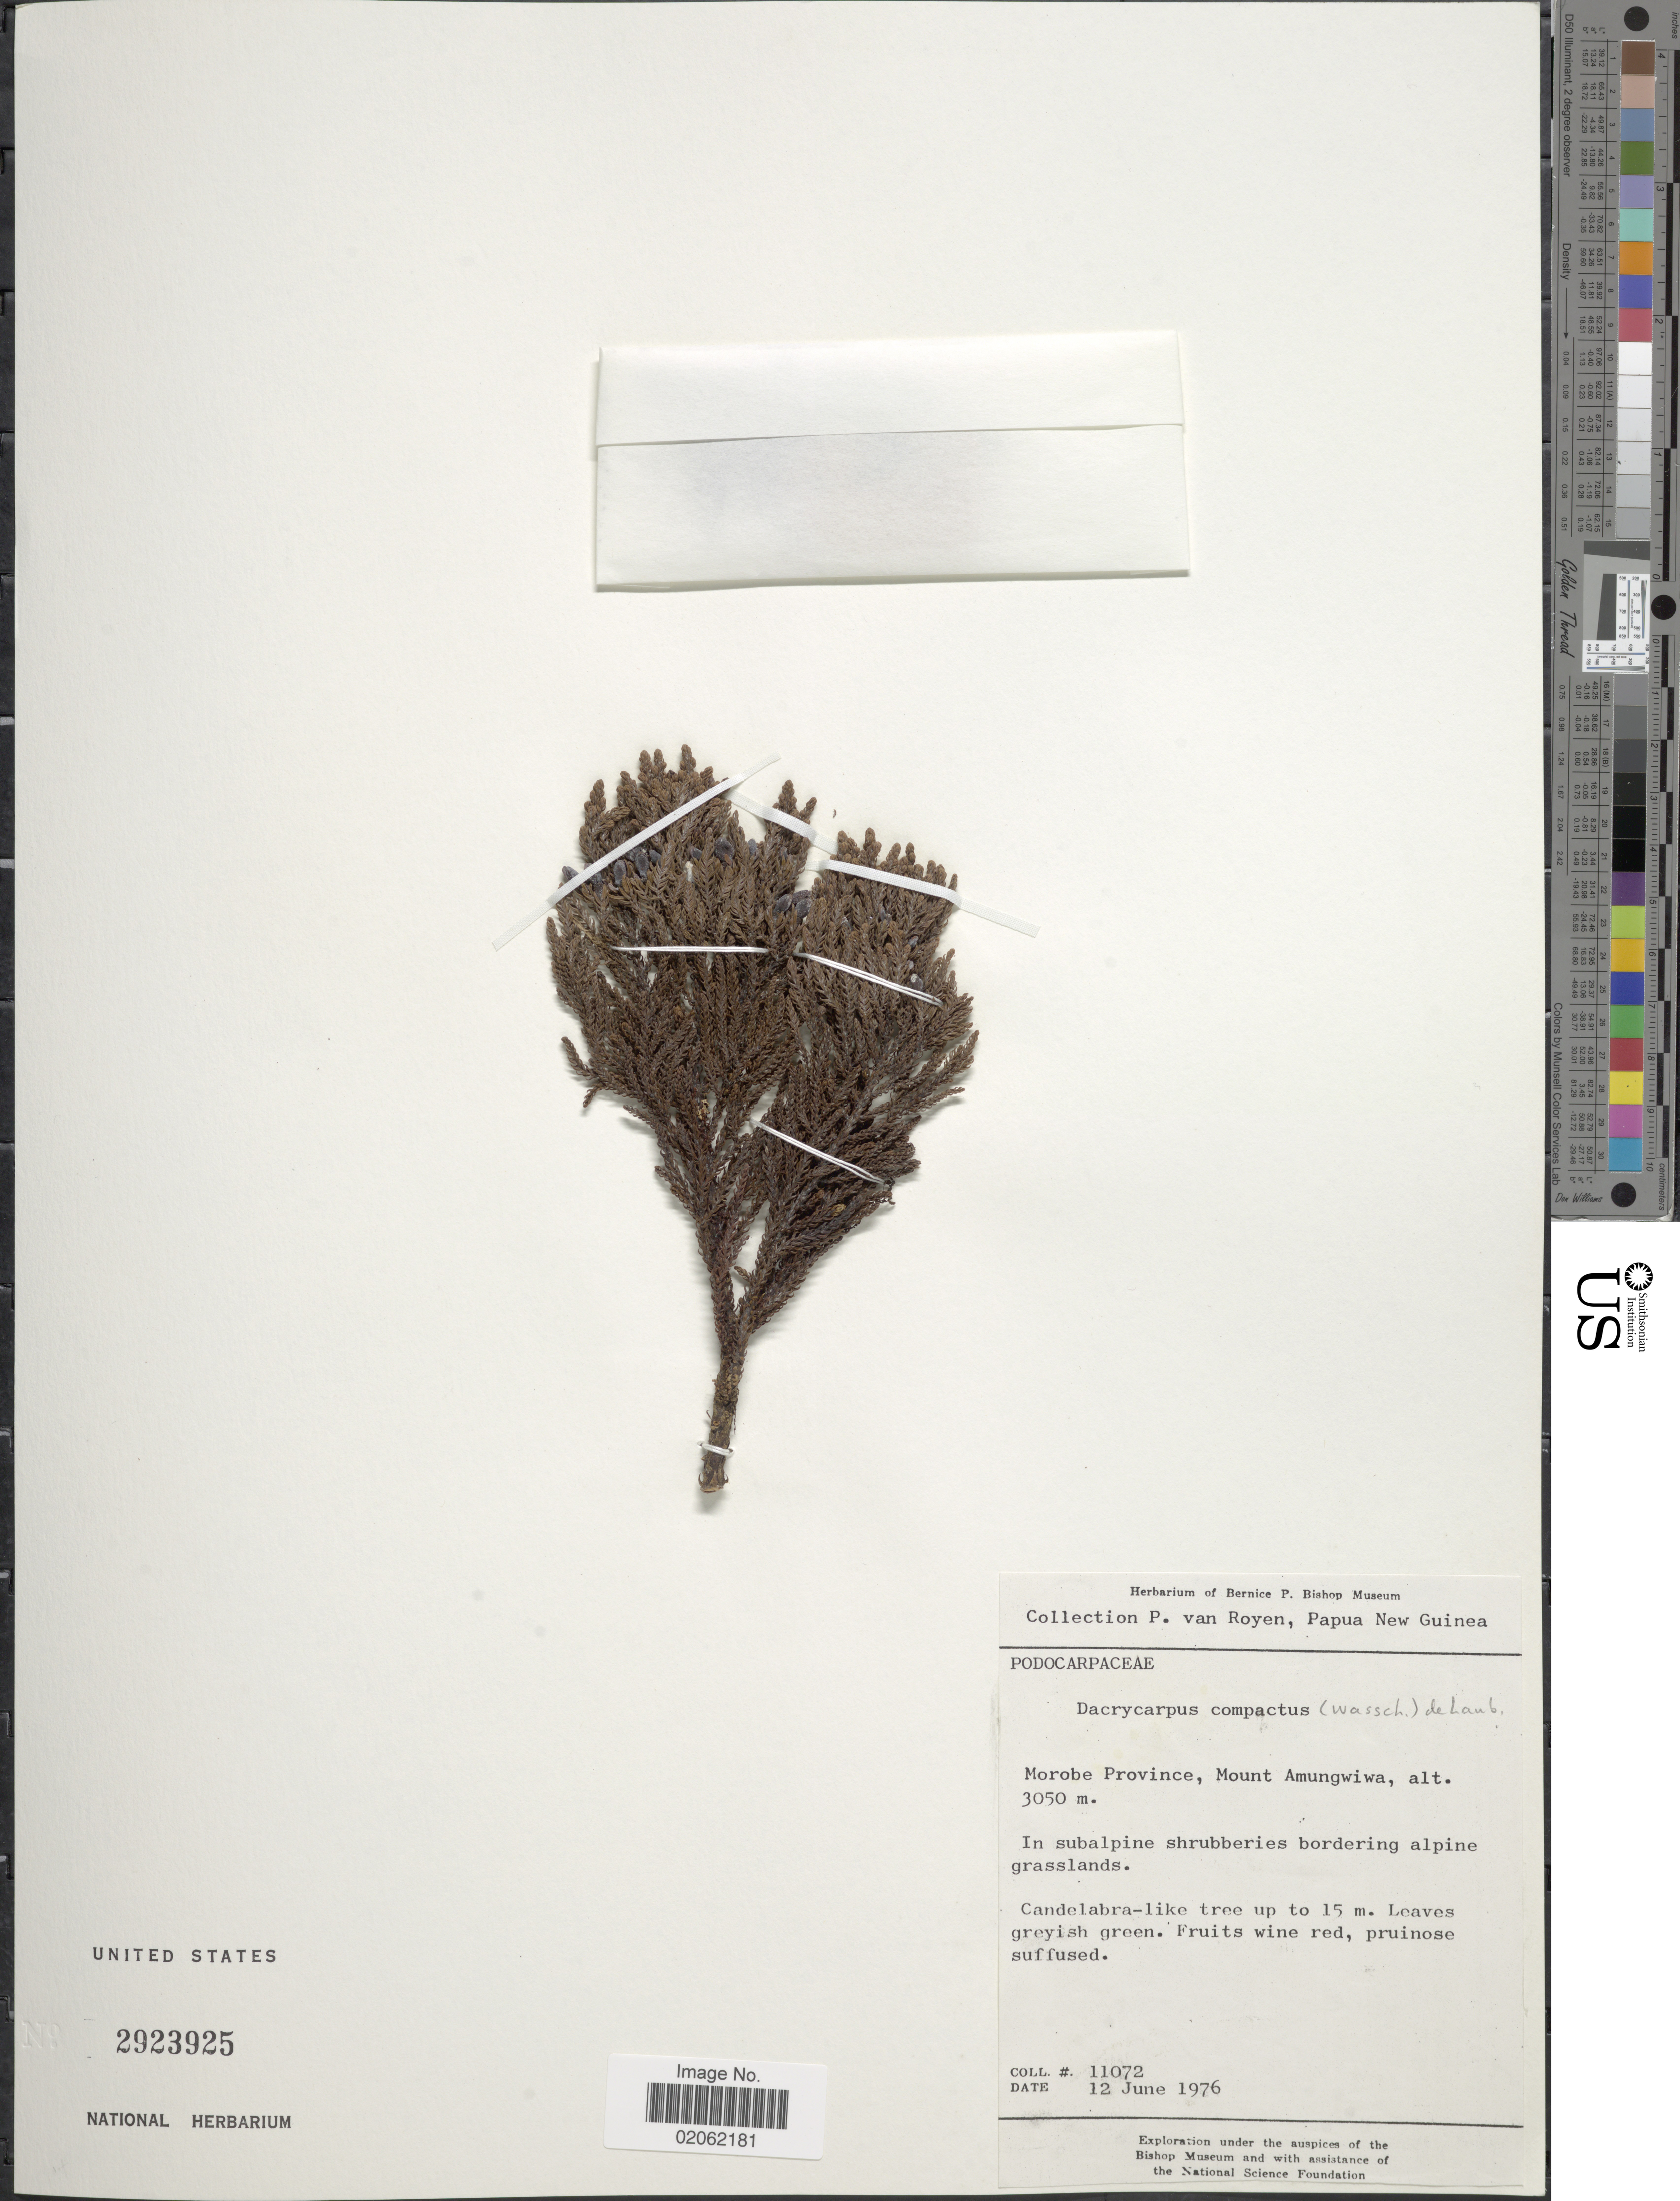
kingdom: Plantae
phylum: Tracheophyta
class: Pinopsida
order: Pinales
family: Podocarpaceae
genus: Dacrycarpus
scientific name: Dacrycarpus compactus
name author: (Wasscher) de Laub.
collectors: P. van Royen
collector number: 11072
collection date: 1976-06-12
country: Papua New Guinea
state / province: Morobe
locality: Mount Amungwiwa, In subalpine shrubberies bordering alpine grasslands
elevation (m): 3050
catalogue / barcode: US 2923925